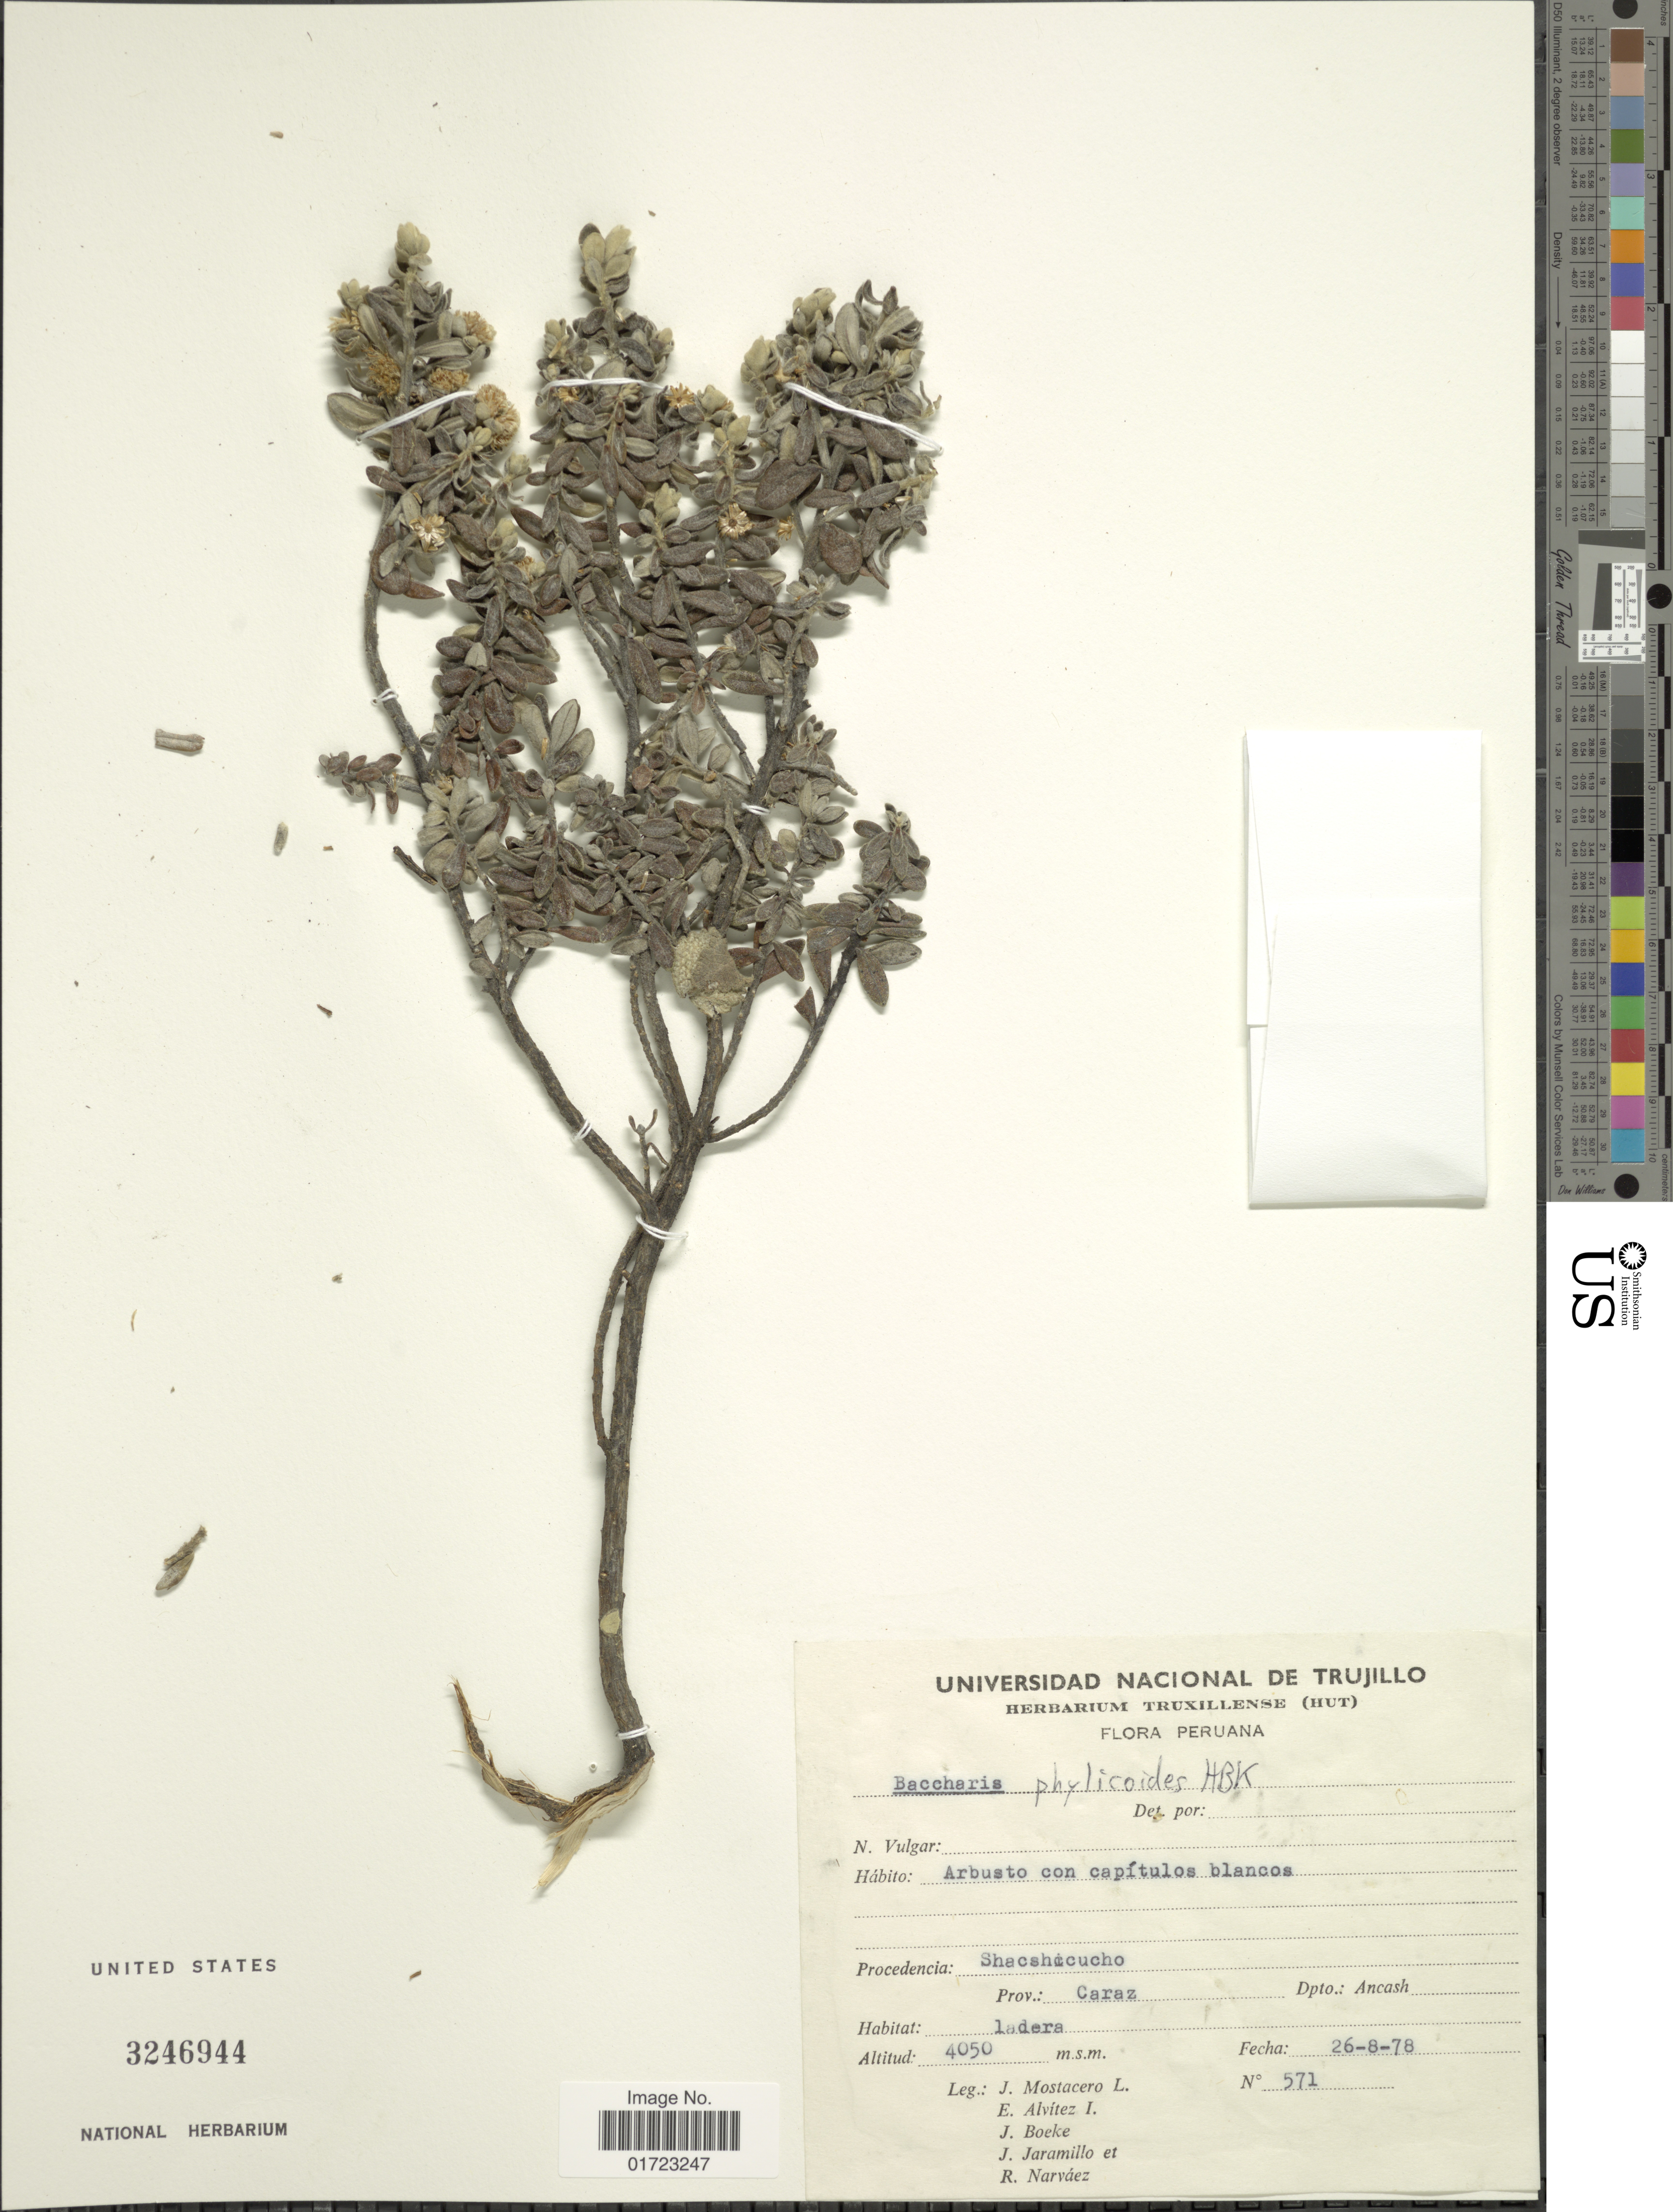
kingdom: Plantae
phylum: Tracheophyta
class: Magnoliopsida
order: Asterales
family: Asteraceae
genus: Baccharis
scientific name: Baccharis phylicoides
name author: Kunth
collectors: J. Mostacero L., E. Alvitez I., J. D. Boeke, J. Jaramillo & R. Narváez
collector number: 571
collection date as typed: Transcribed d/m/y: 26/8/78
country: Peru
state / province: Ancash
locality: Shacshicucho, Prov. Caraz, Dpto. Ancash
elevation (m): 4050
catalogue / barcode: US 3246944